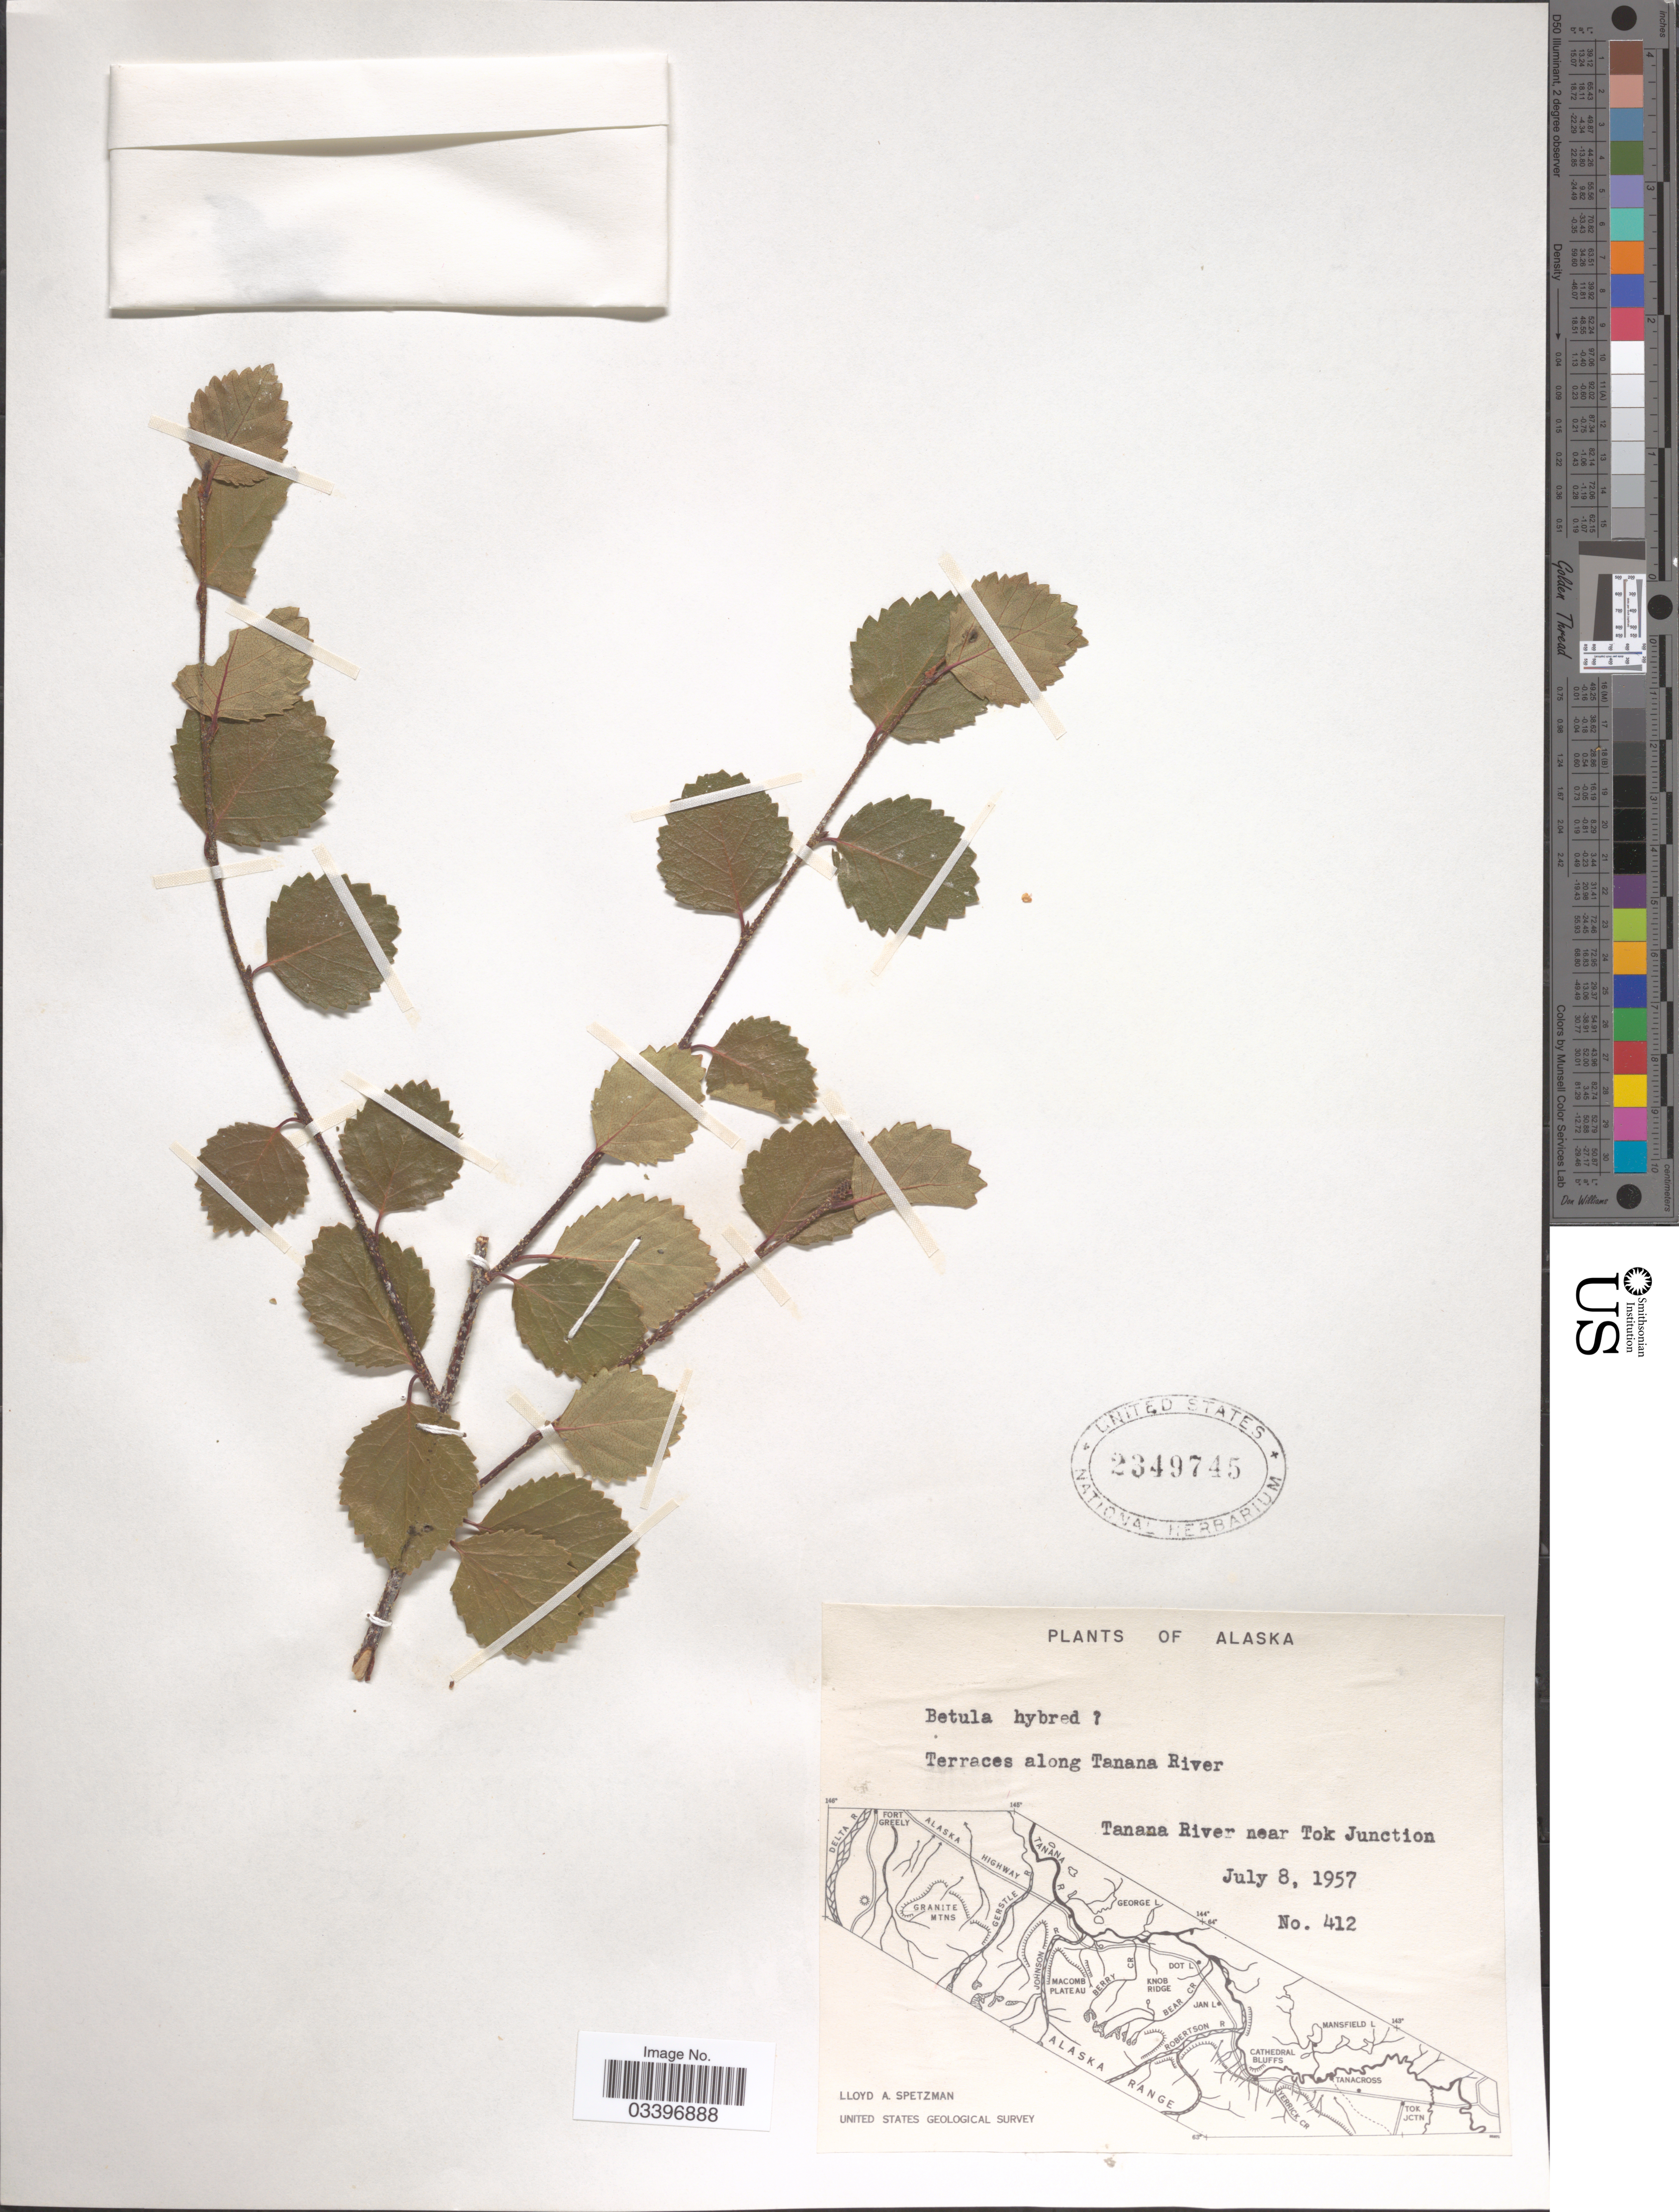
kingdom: Plantae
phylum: Tracheophyta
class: Magnoliopsida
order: Fagales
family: Betulaceae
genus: Betula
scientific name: Betula sp.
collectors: L. Spetzman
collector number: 412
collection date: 1957-07-08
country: United States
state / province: Alaska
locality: Terraces along Tanana River. Tanana River near Tok Junction.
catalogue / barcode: US 2349745